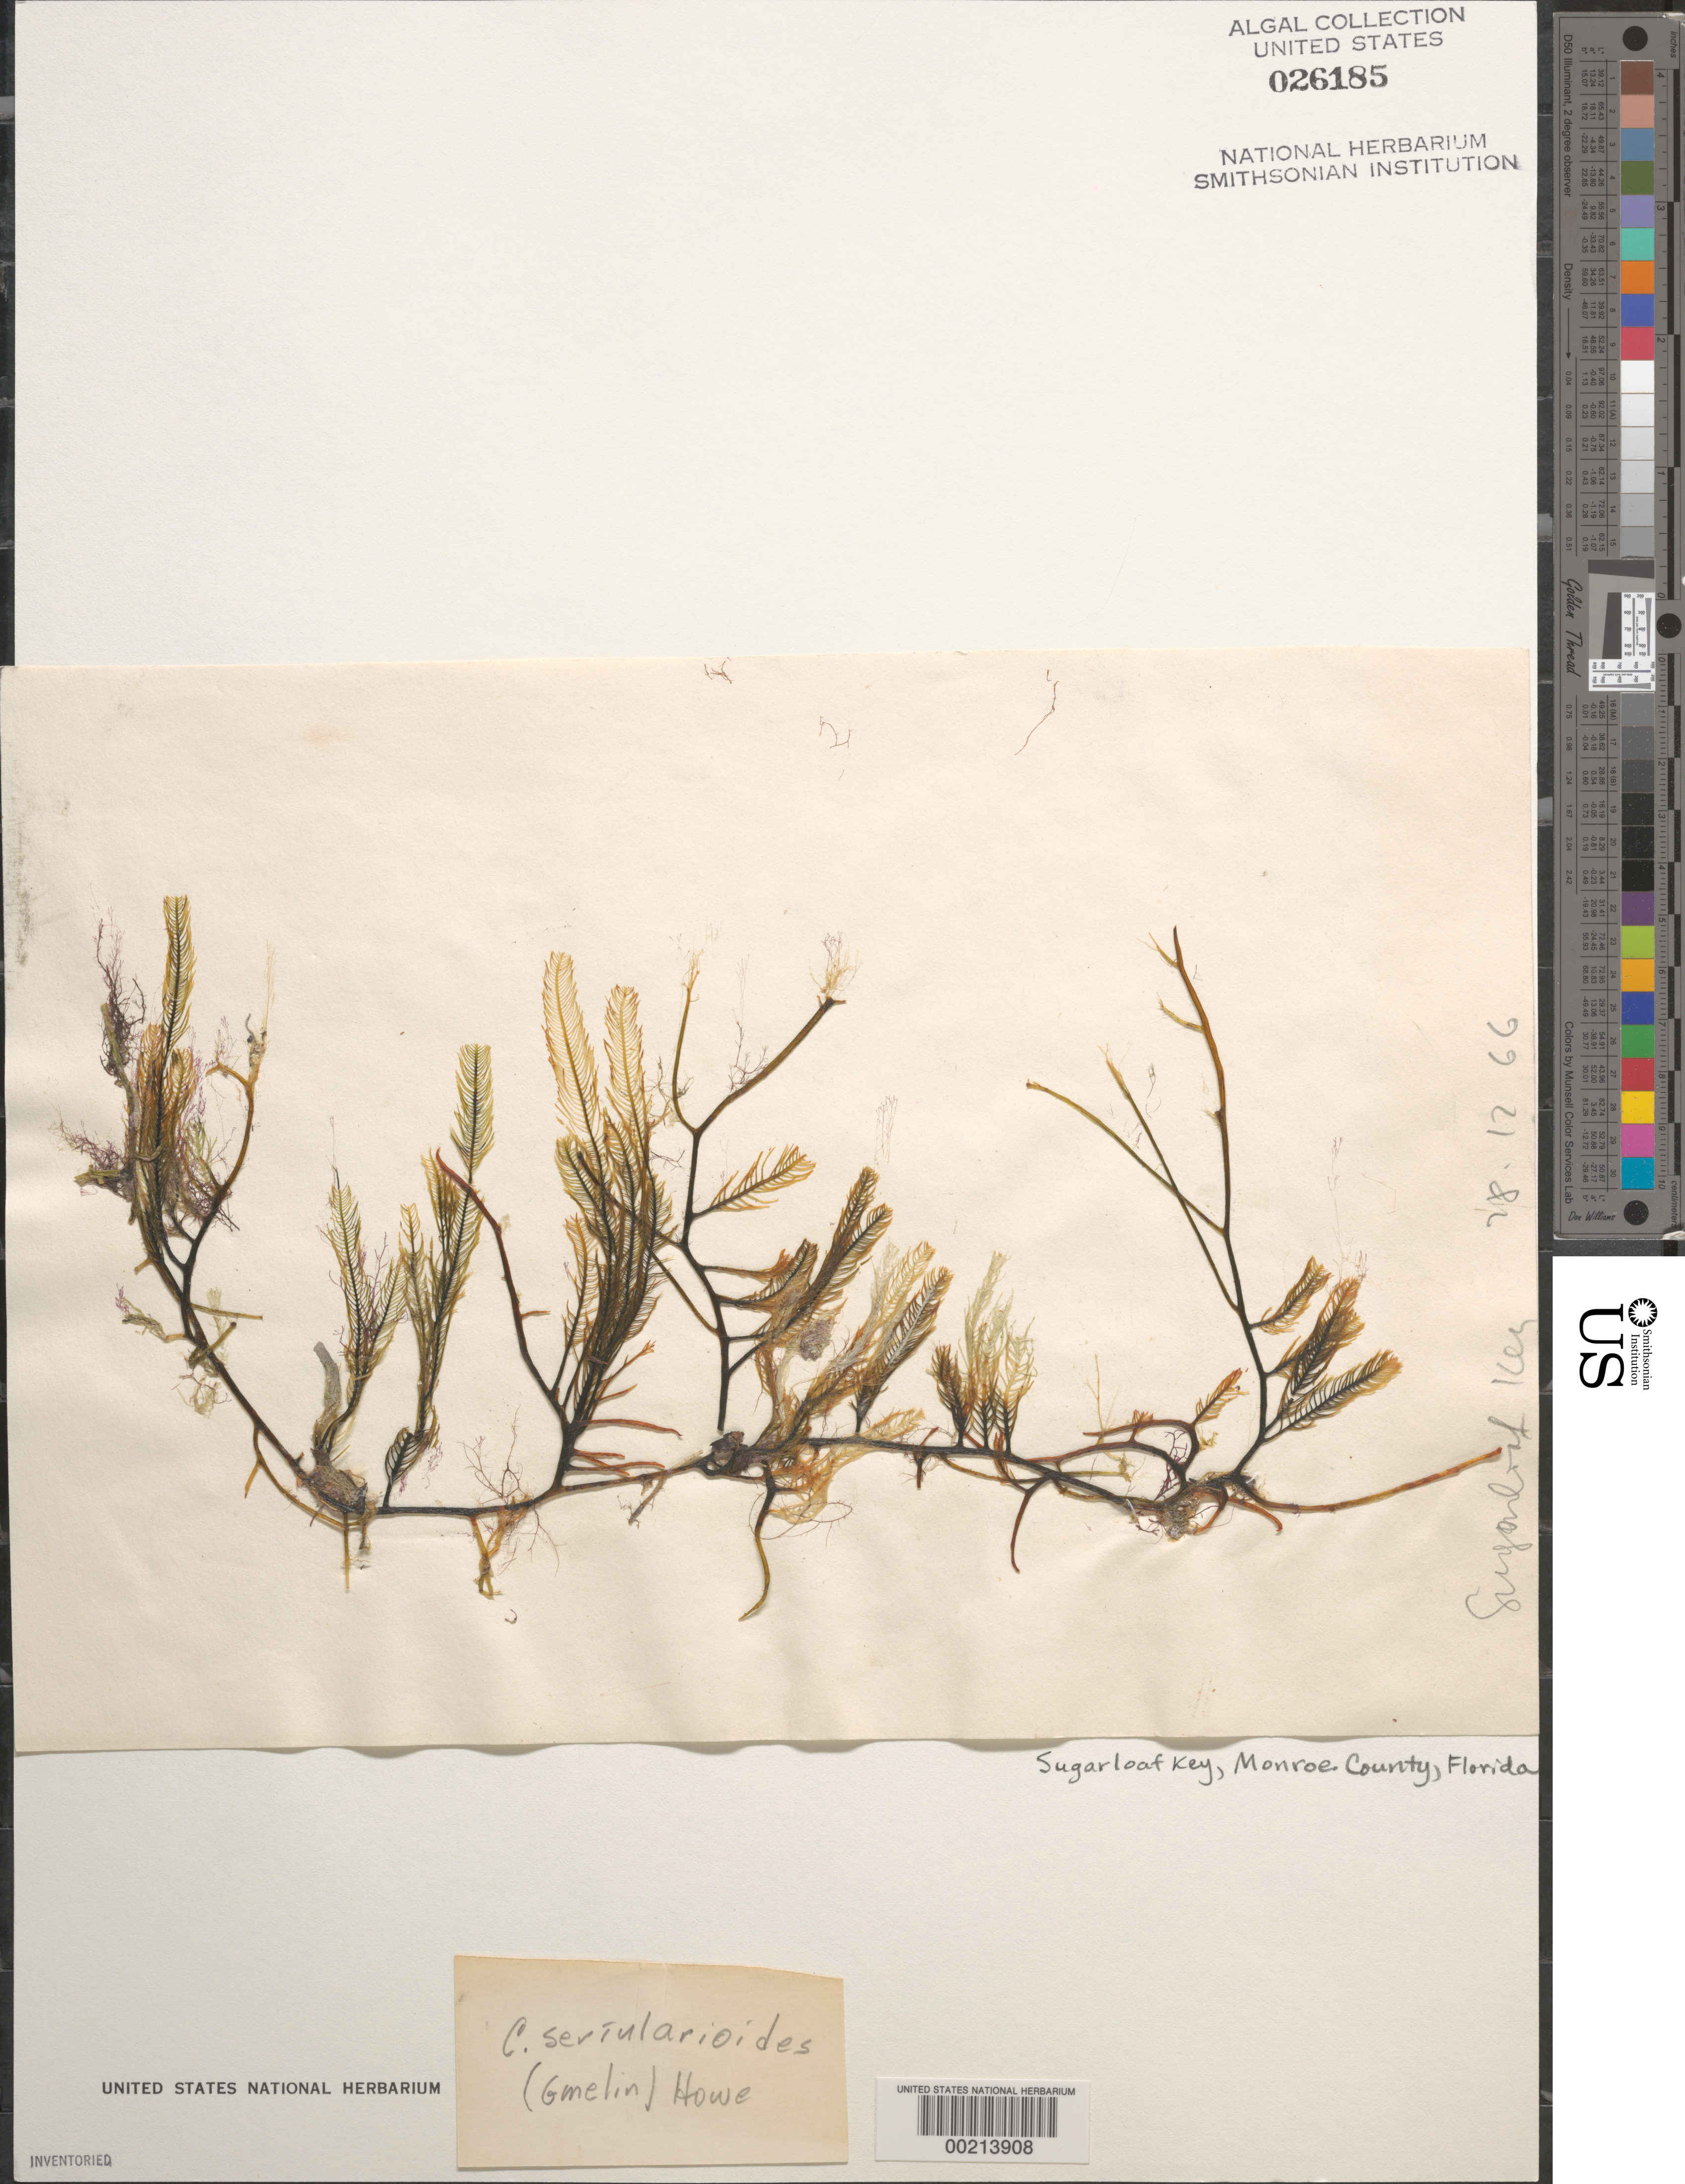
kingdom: Plantae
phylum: Chlorophyta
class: Ulvophyceae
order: Bryopsidales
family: Caulerpaceae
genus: Caulerpa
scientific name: Caulerpa sertularioides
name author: (S.G. Gmel.) M. Howe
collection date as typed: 18 Dec 1966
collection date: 1966-12-18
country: United States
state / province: Florida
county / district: Monroe County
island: Sugarloaf Key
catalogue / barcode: US 26185